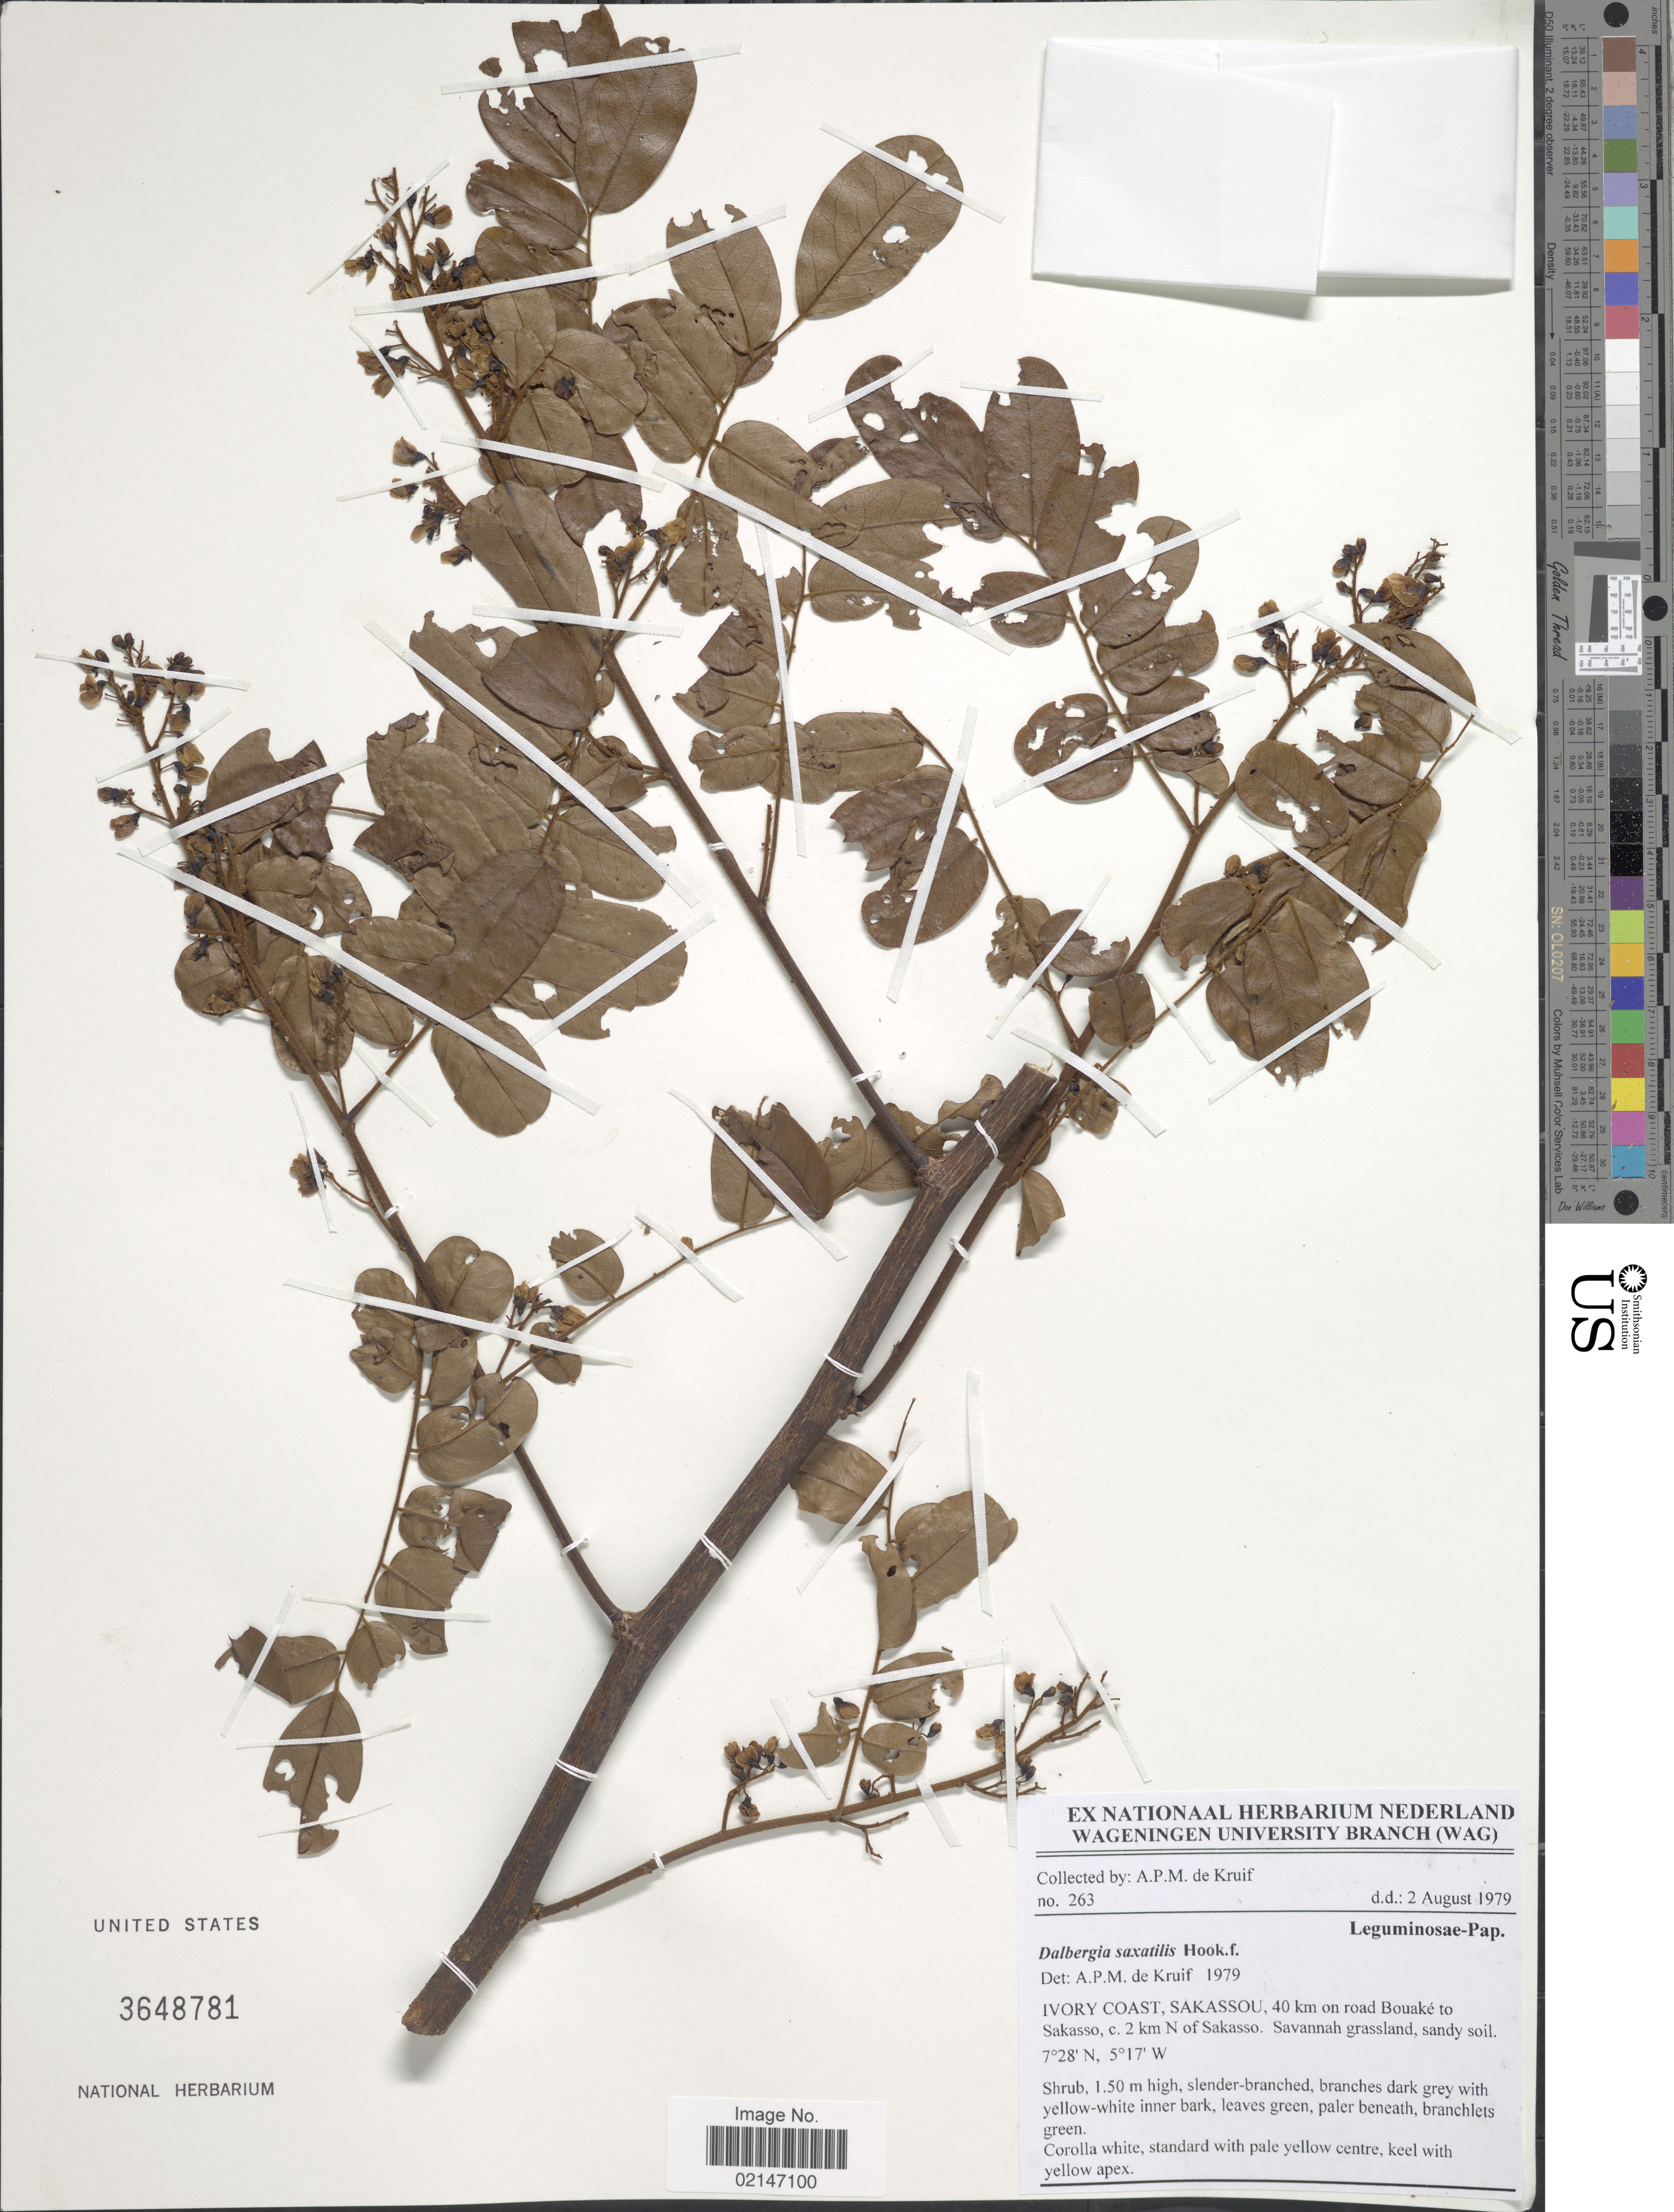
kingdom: Plantae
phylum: Tracheophyta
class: Magnoliopsida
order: Fabales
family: Fabaceae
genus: Dalbergia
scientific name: Dalbergia saxatilis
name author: Hook. f.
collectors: A. P. de Kruif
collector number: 263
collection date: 1979-08-02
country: Ivory Coast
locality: Sakassou, 40 km on road Bouake to Sakasso, c. 2 km N of Sakasso, savannah grassland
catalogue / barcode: US 3648781